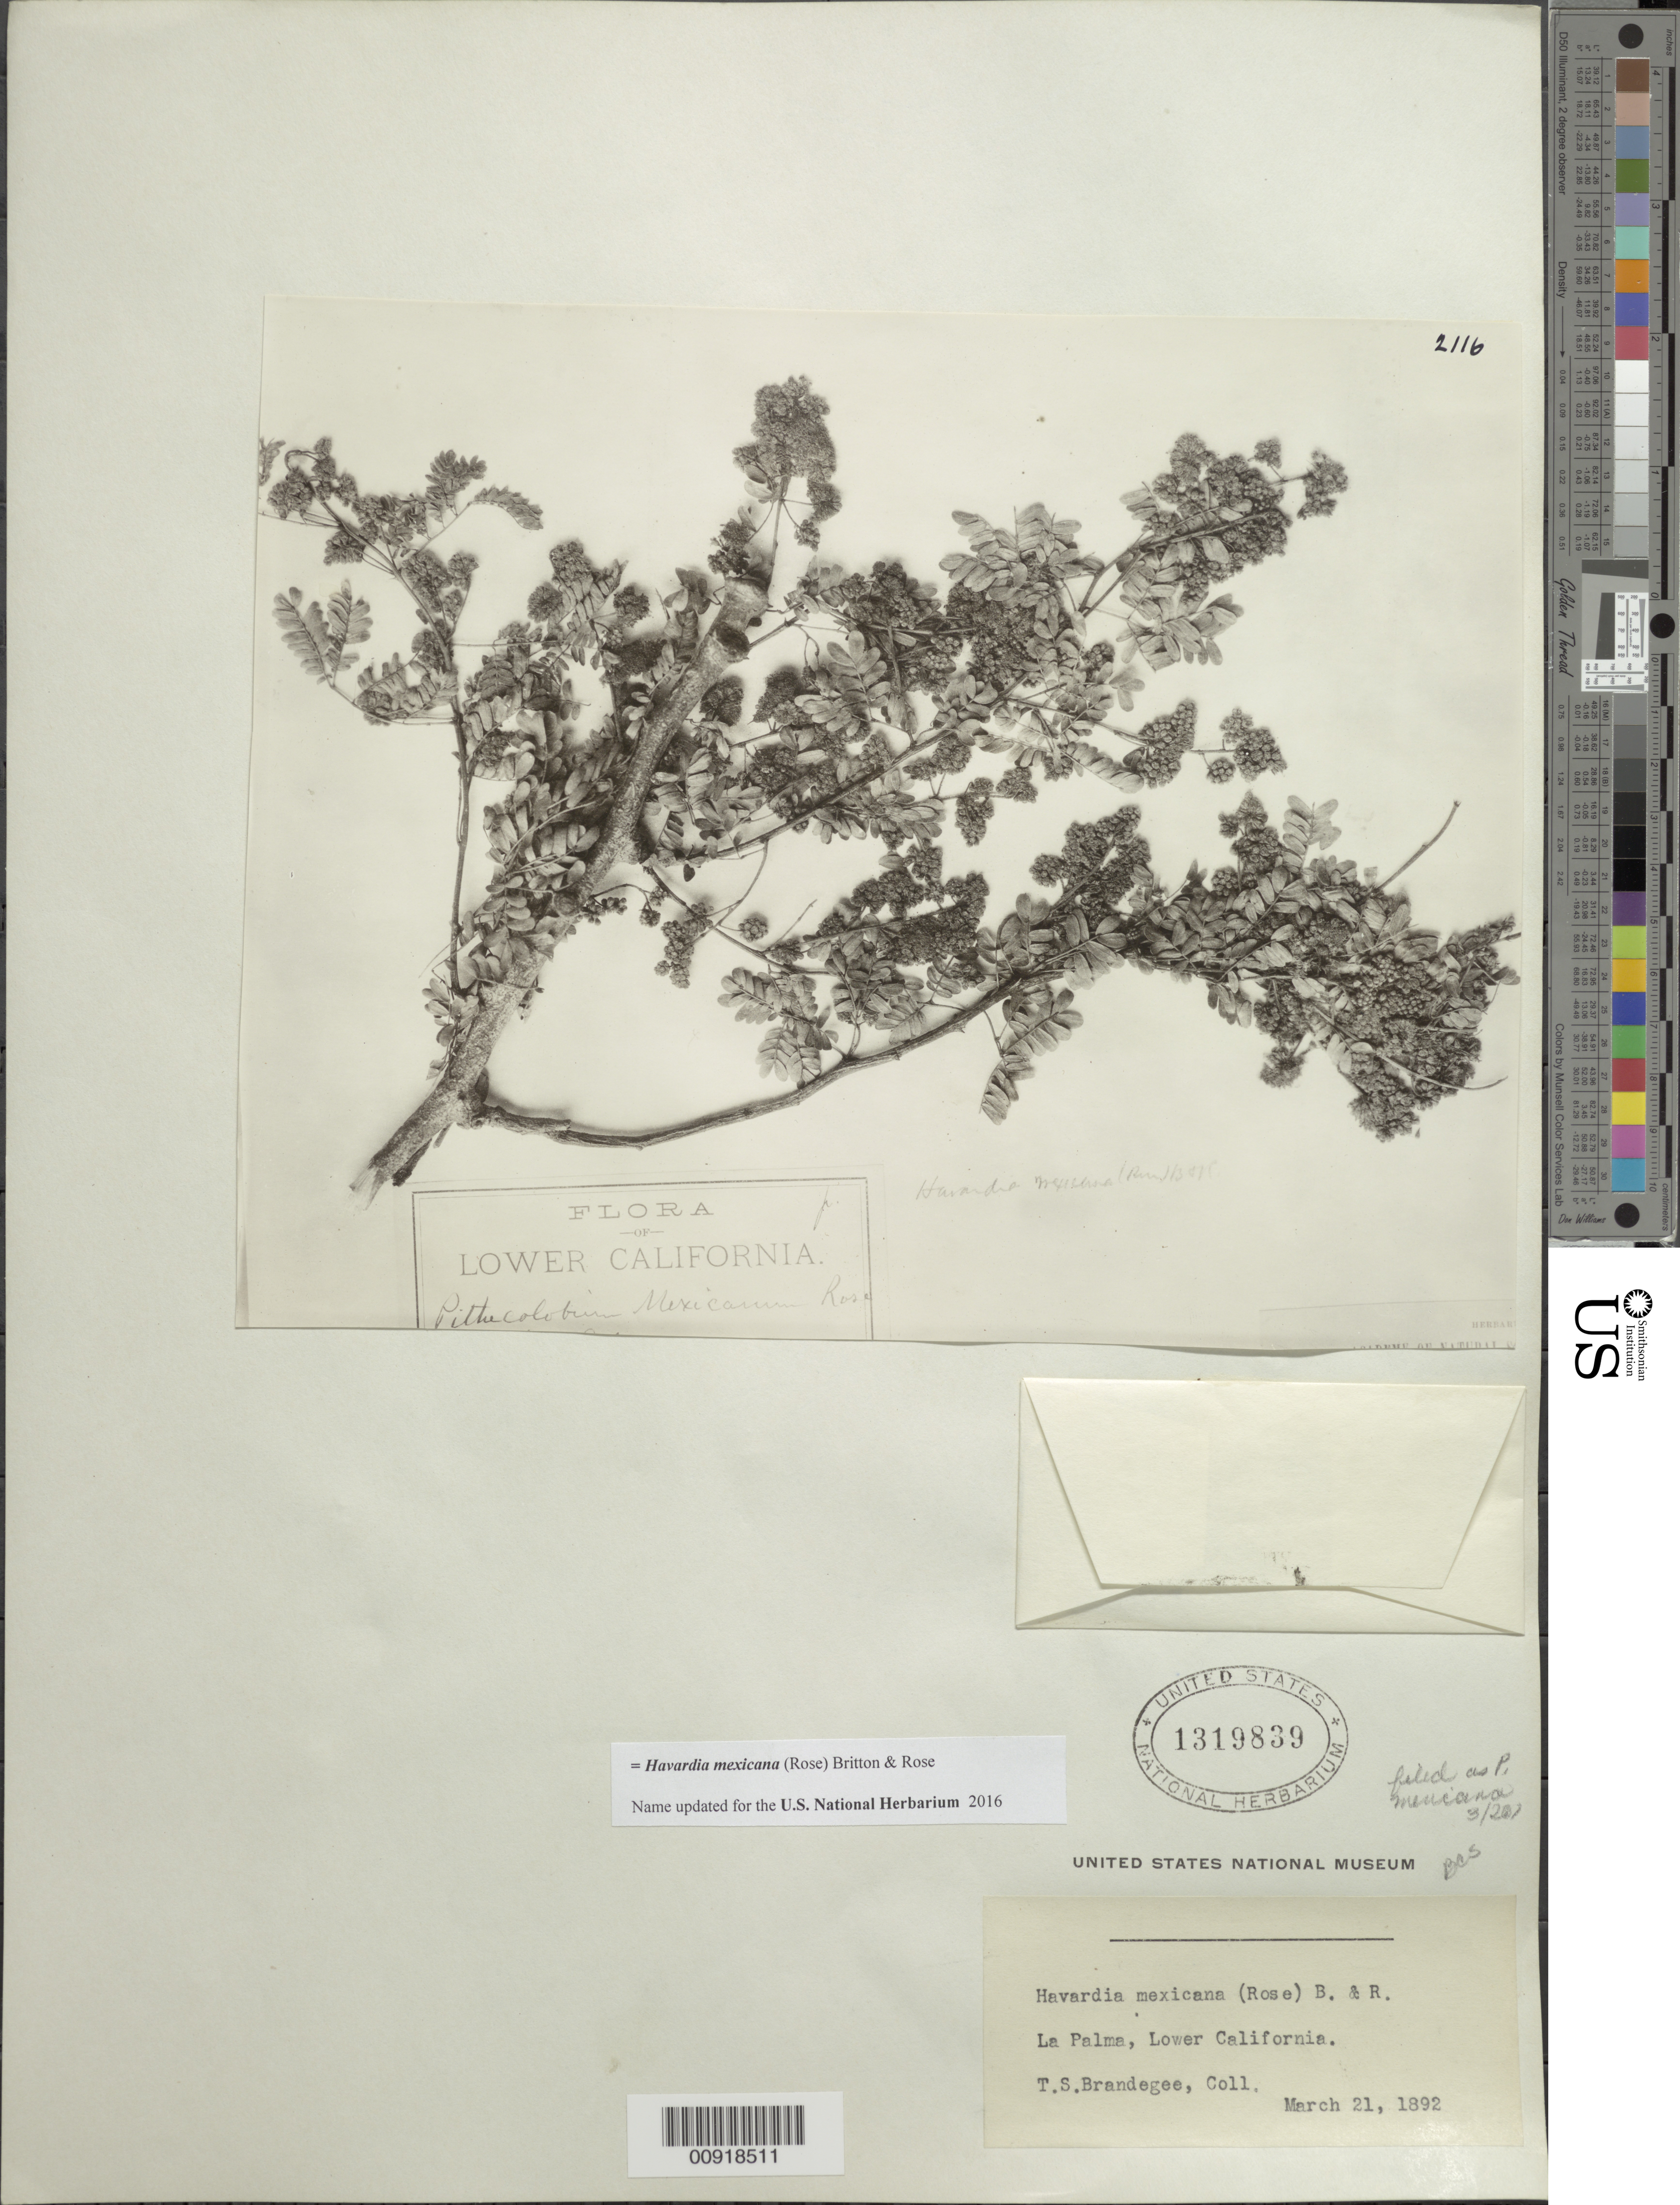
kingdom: Plantae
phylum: Tracheophyta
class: Magnoliopsida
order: Fabales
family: Fabaceae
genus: Havardia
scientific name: Havardia mexicana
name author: (Rose) Britton & Rose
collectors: T. S. Brandegee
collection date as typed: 21 Mar 1892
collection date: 1892-03-21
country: Mexico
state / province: Baja California Sur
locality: La Palma, Lower California.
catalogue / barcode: US 1319839